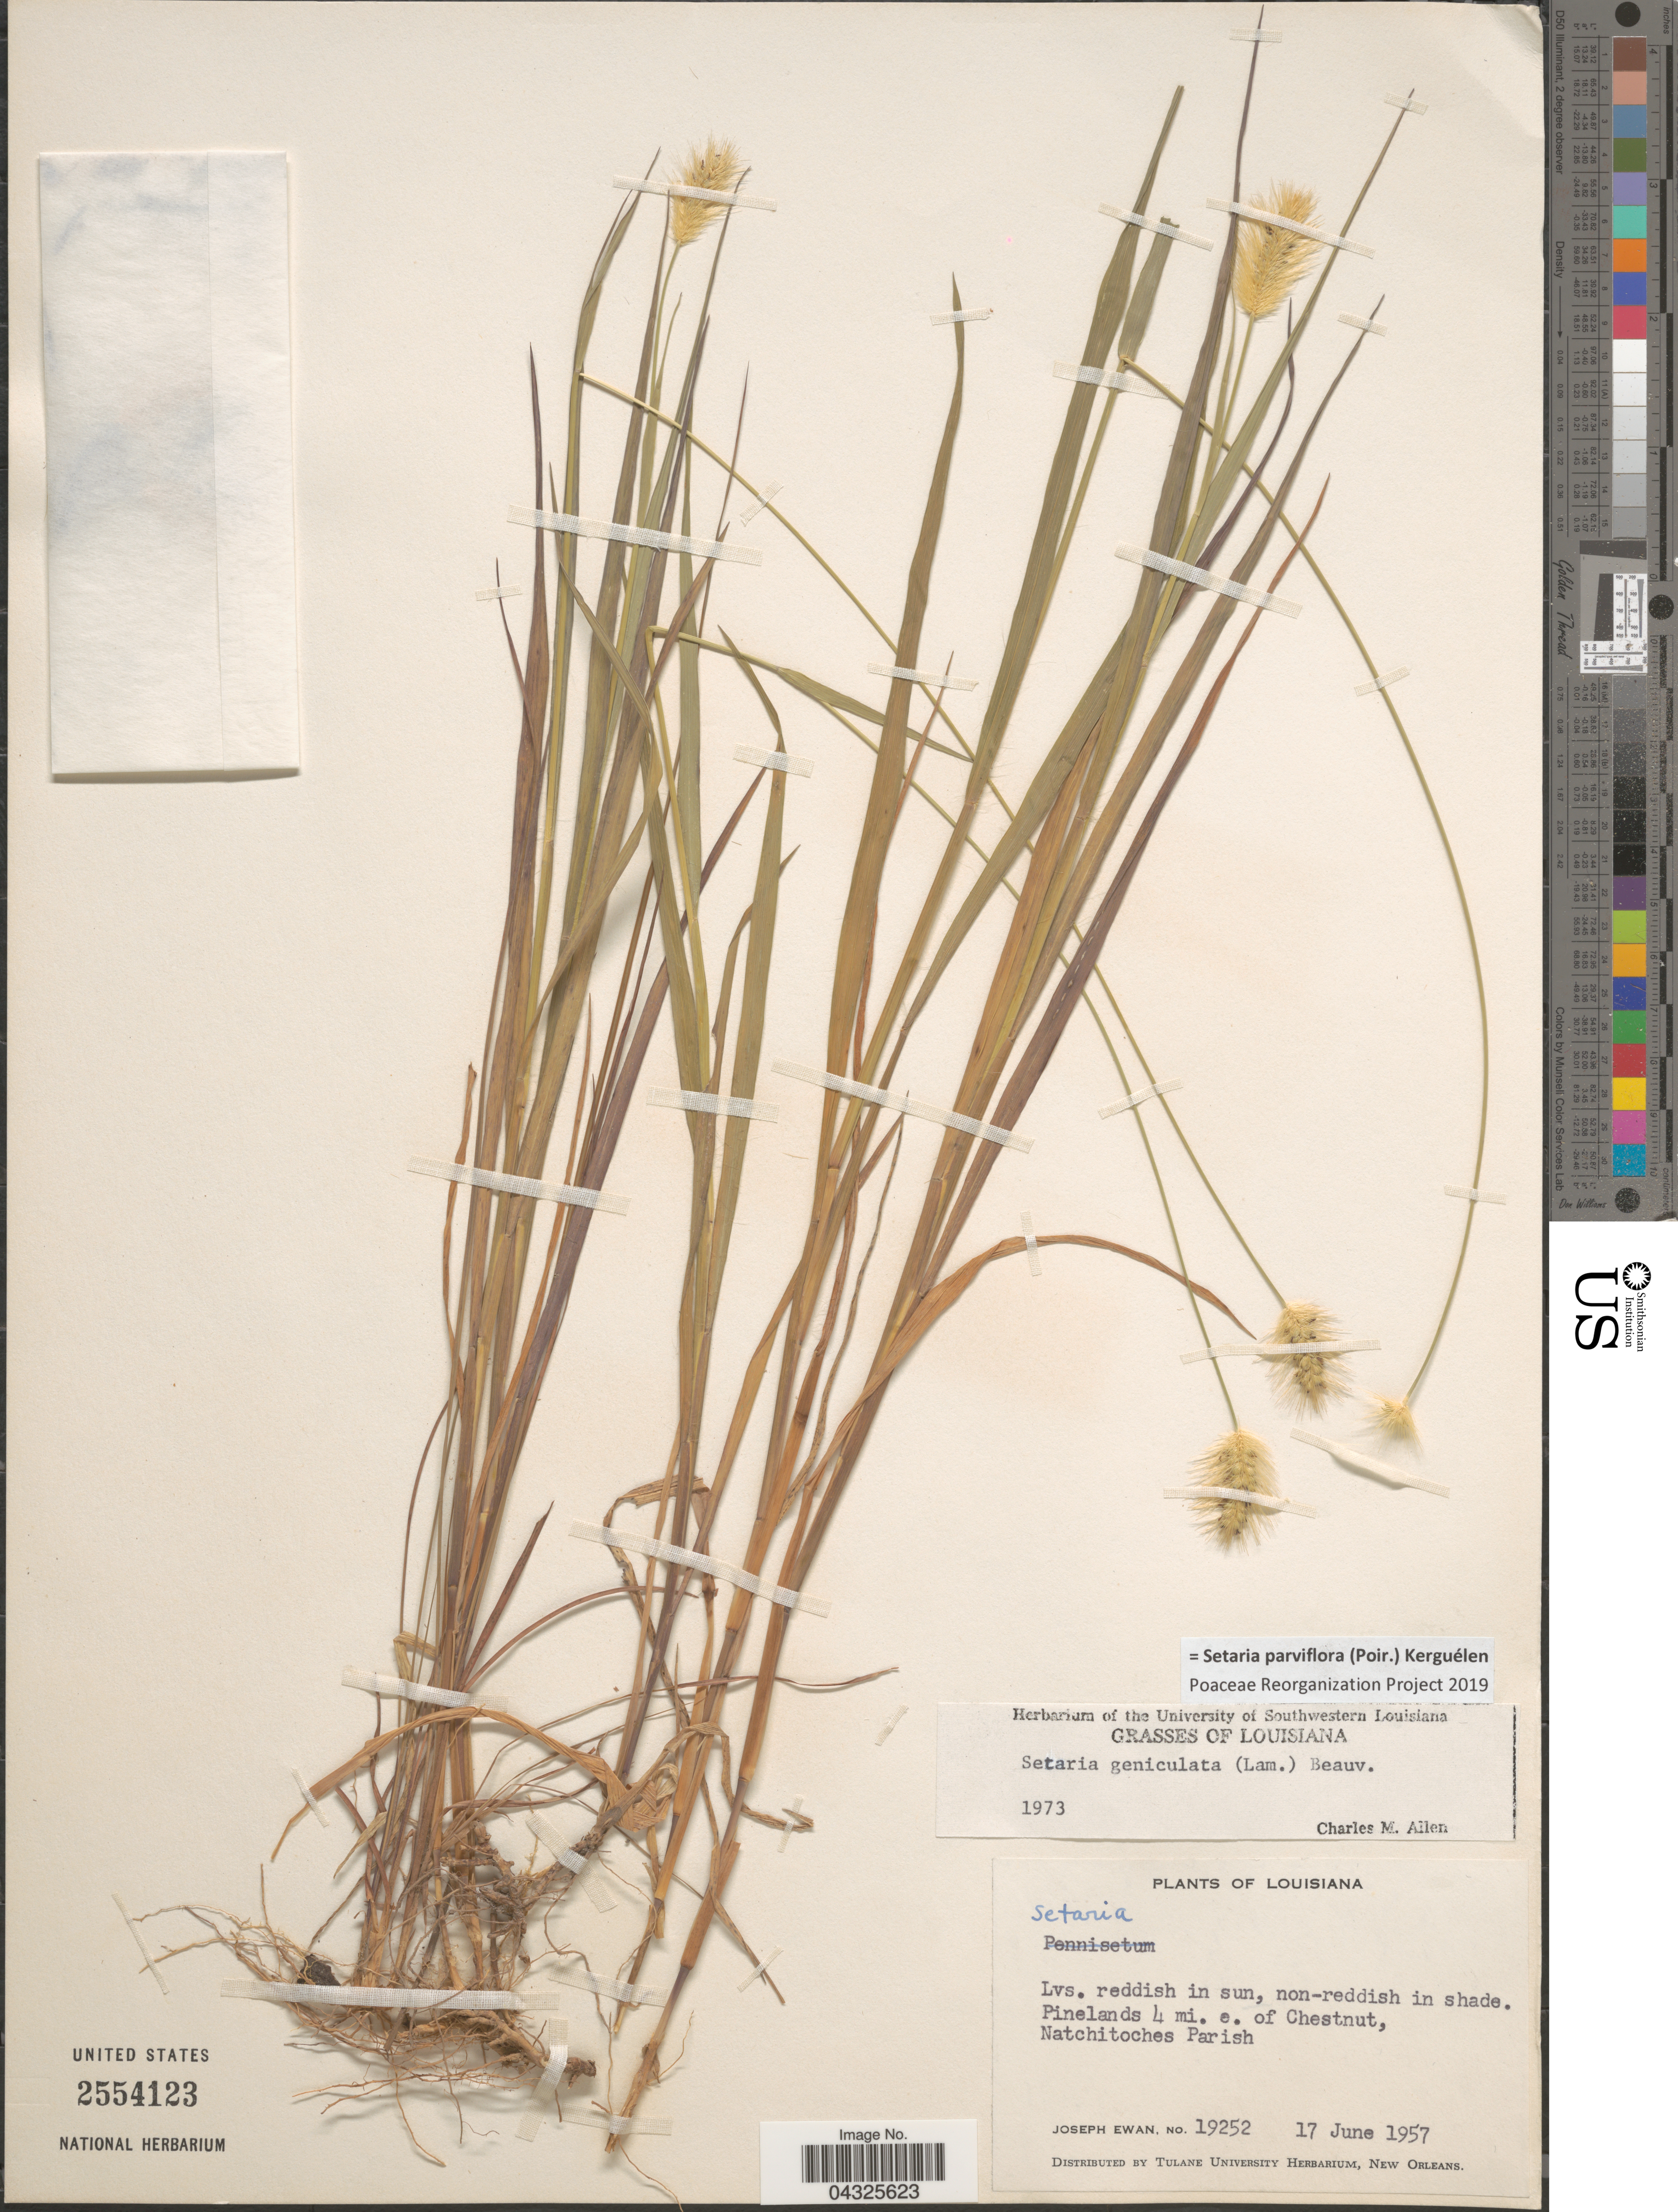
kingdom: Plantae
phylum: Tracheophyta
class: Liliopsida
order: Poales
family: Poaceae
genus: Setaria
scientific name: Setaria parviflora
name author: (Poir.) Kerguélen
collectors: J. A. Ewan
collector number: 19252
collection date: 1957-06-17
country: United States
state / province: Louisiana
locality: Pinelands 4 mi. e. of Chestnut, Natchitoches Parish.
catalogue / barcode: US 2554123